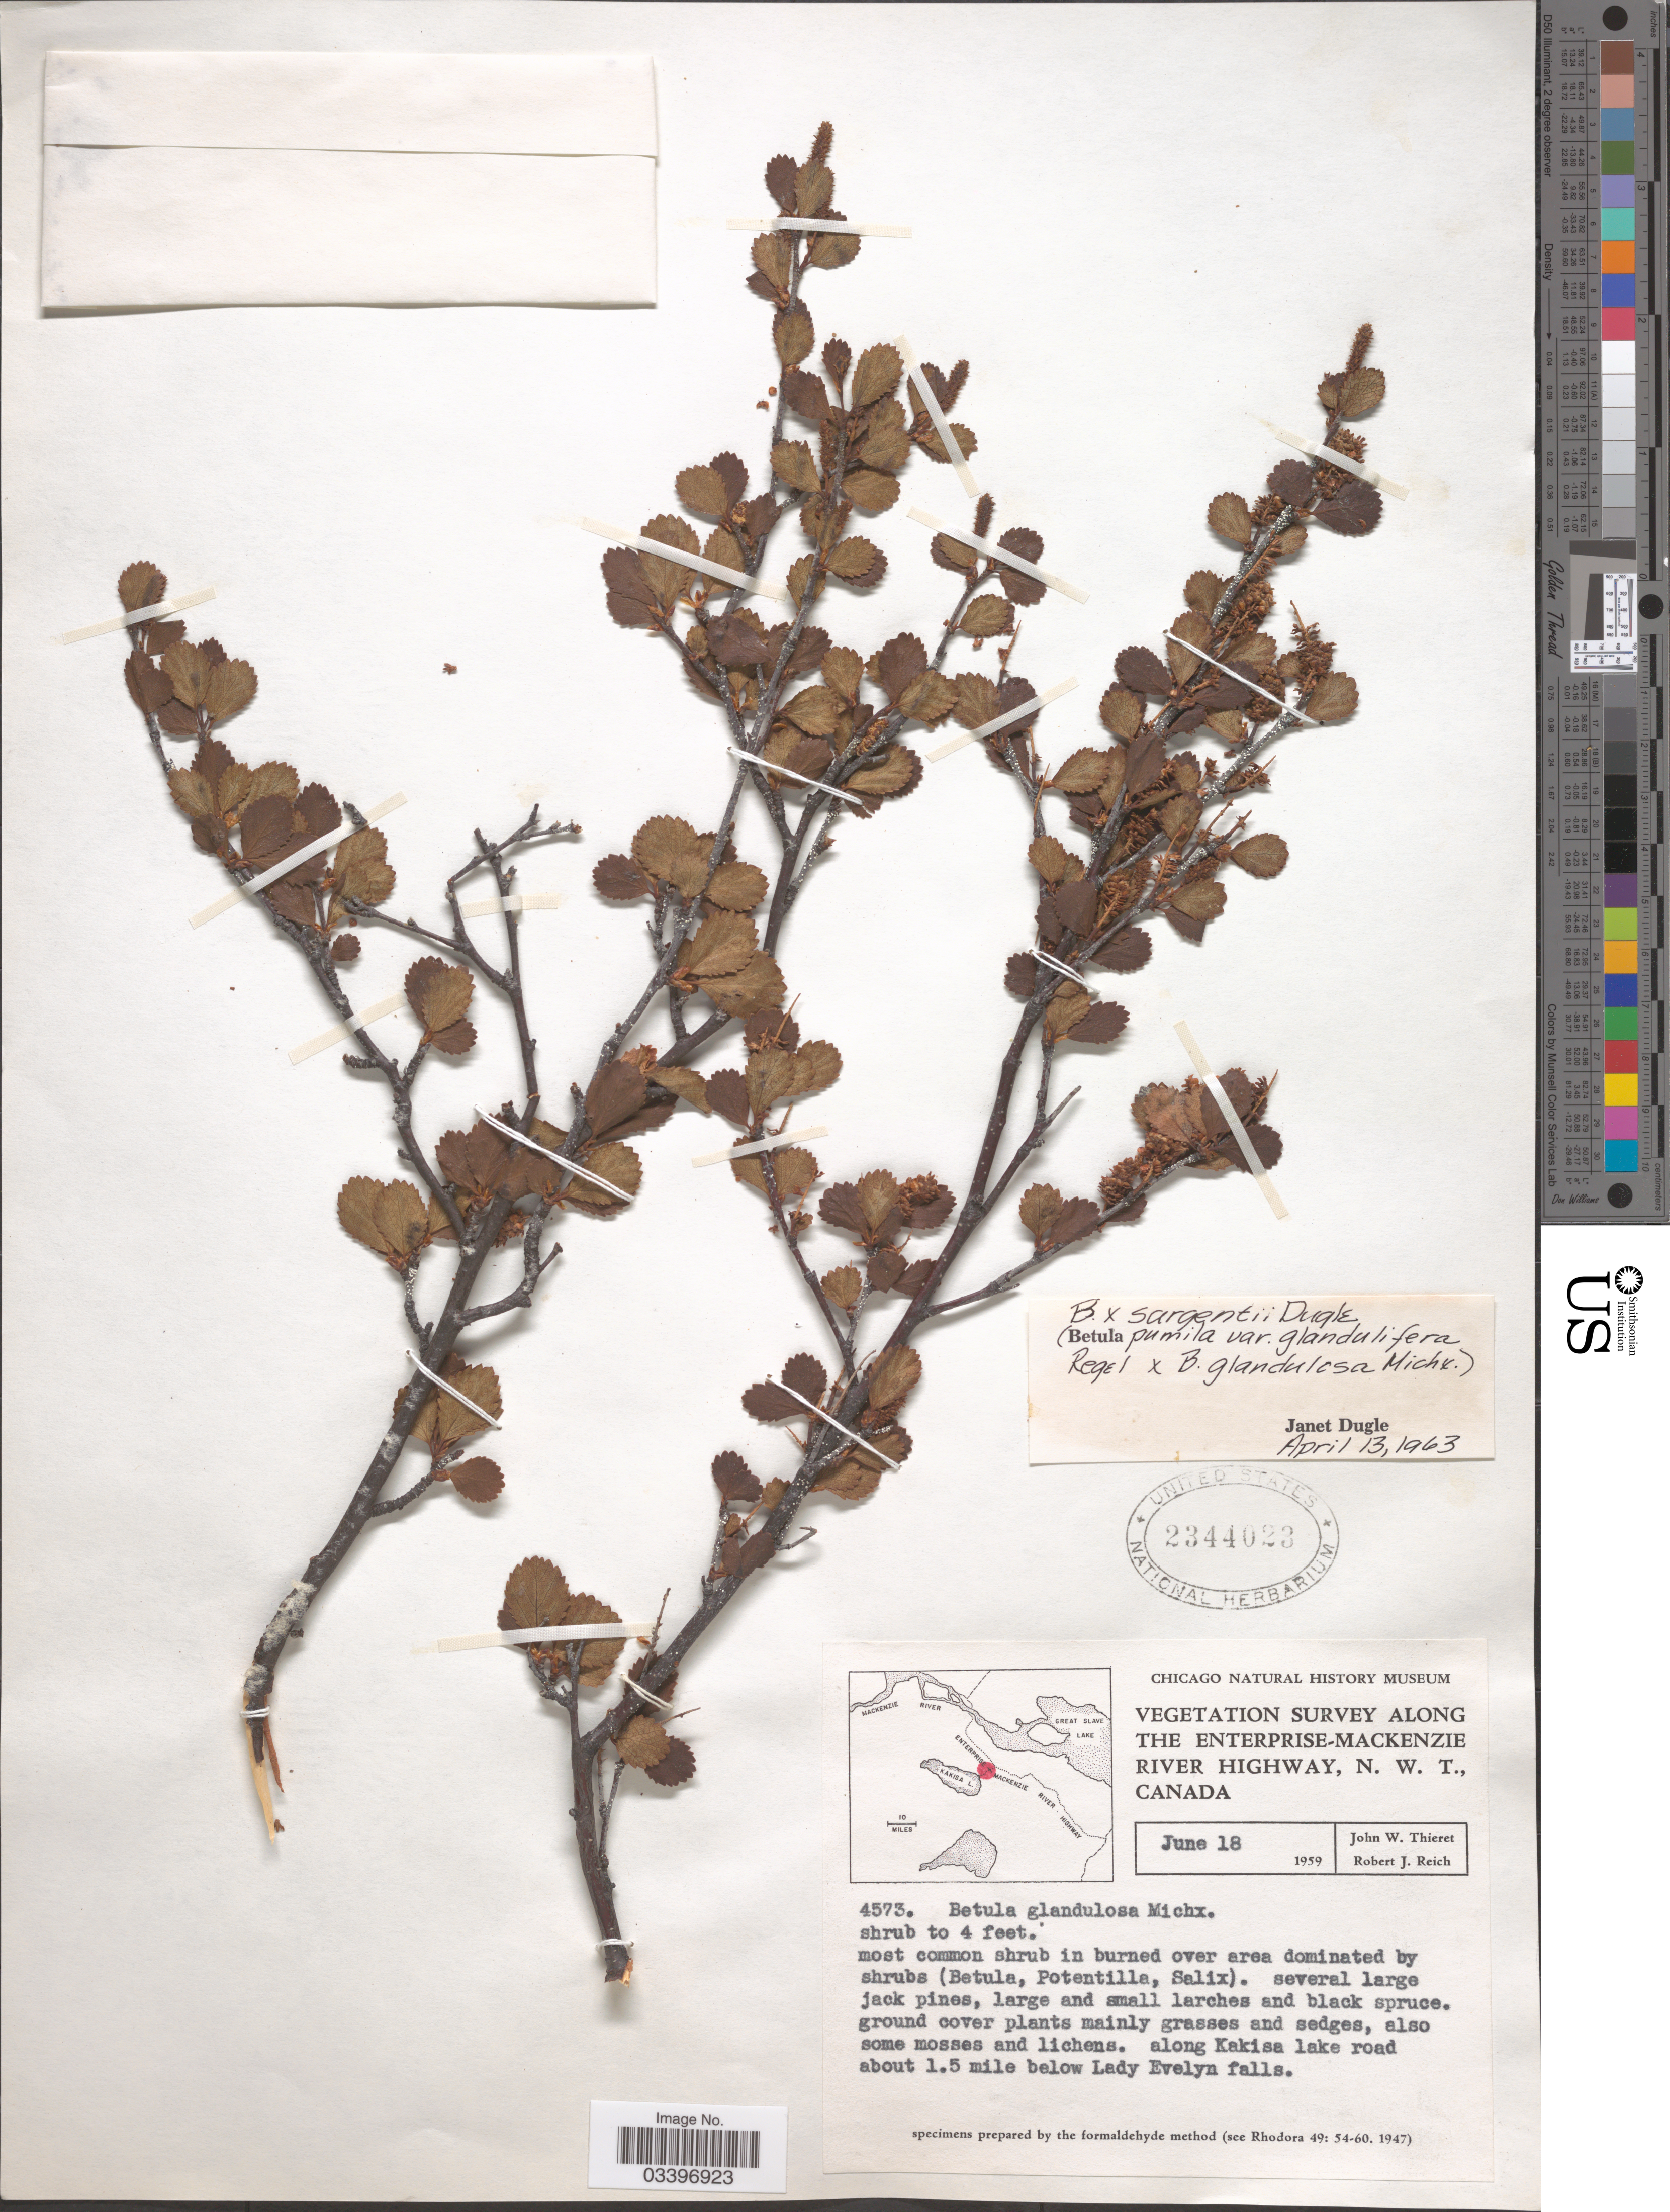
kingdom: Plantae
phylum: Tracheophyta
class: Magnoliopsida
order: Fagales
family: Betulaceae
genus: Betula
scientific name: Betula x sargentii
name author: Dugle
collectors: J. W. Thieret & R. Reich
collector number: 4573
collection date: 1959-06-18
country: Canada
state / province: Northwest Territories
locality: Along the Enterprise-Mackenzie River Highway, N. W. T. Along Kakisa lake road about 1.5 mile below Lady Evelyn falls.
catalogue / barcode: US 2344023